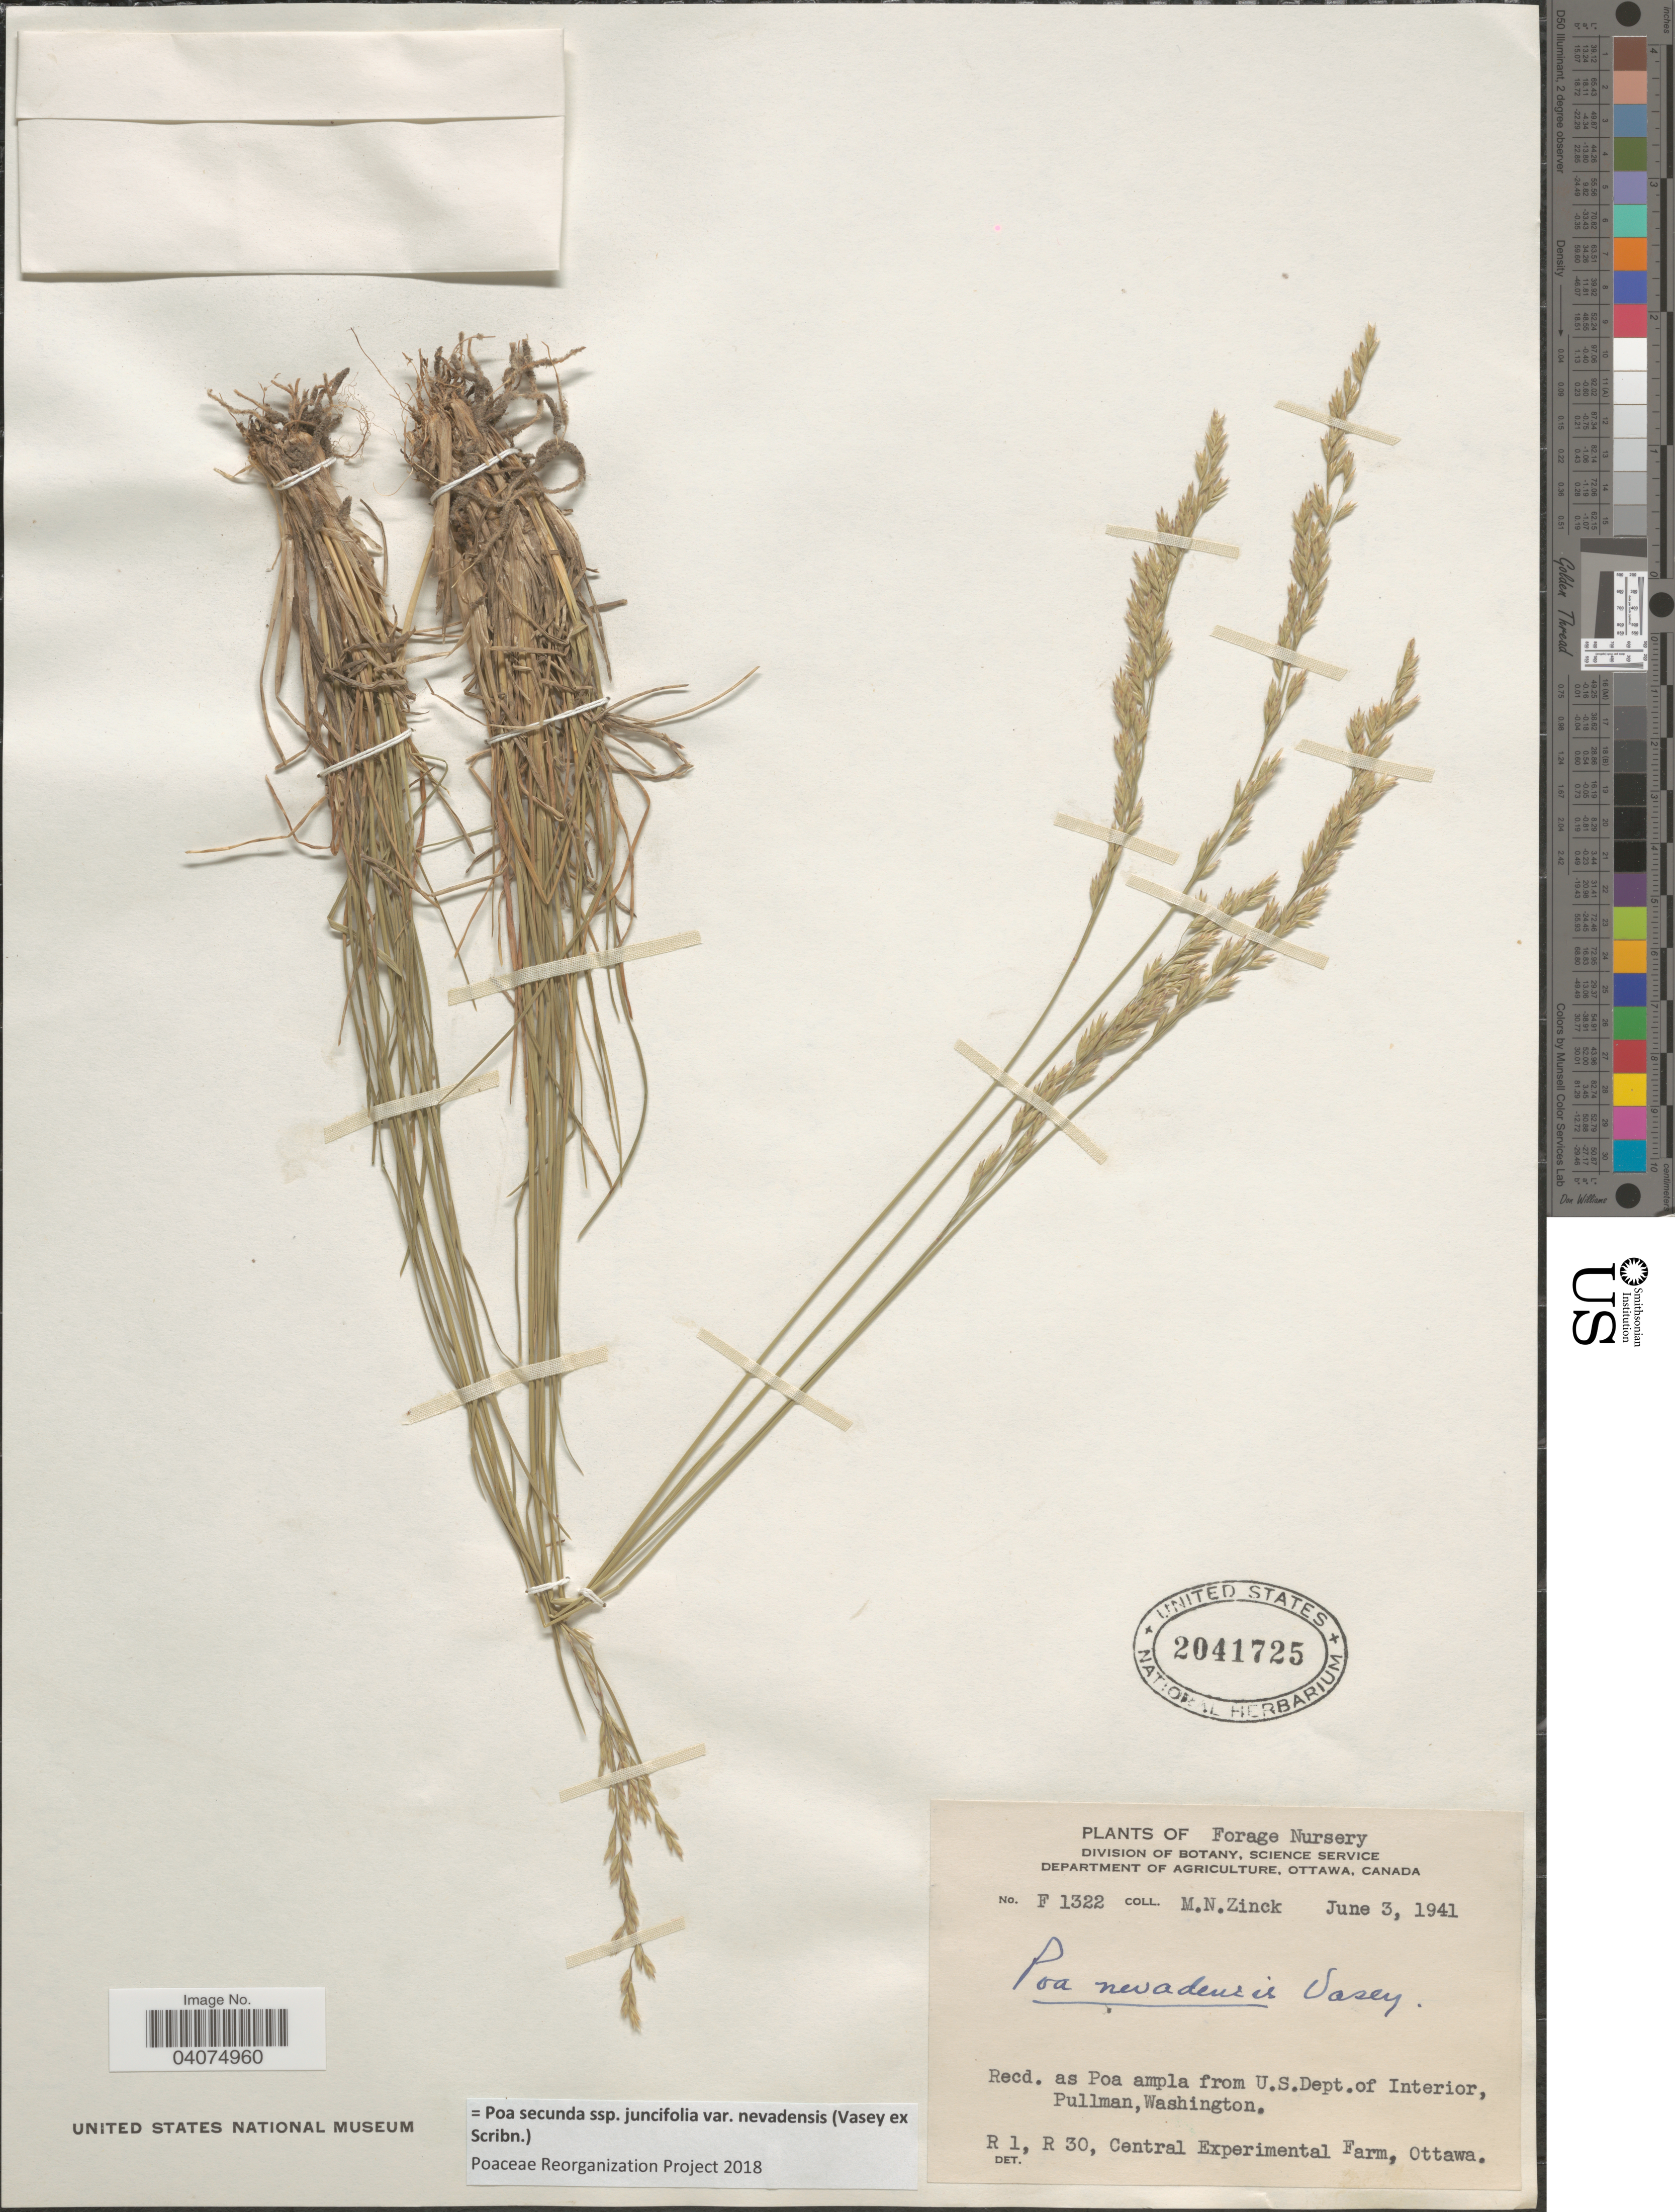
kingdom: Plantae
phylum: Tracheophyta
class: Liliopsida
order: Poales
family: Poaceae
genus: Poa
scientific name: Poa secunda subsp. juncifolia var. nevadensis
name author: (Vasey ex Scribn.) Soreng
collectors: M. Zinck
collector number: F1322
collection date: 1941-06-03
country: Canada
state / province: Ontario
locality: Forage Nursery. R 1, R 30, Central Experimental Farm, Ottawa.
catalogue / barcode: US 2041725